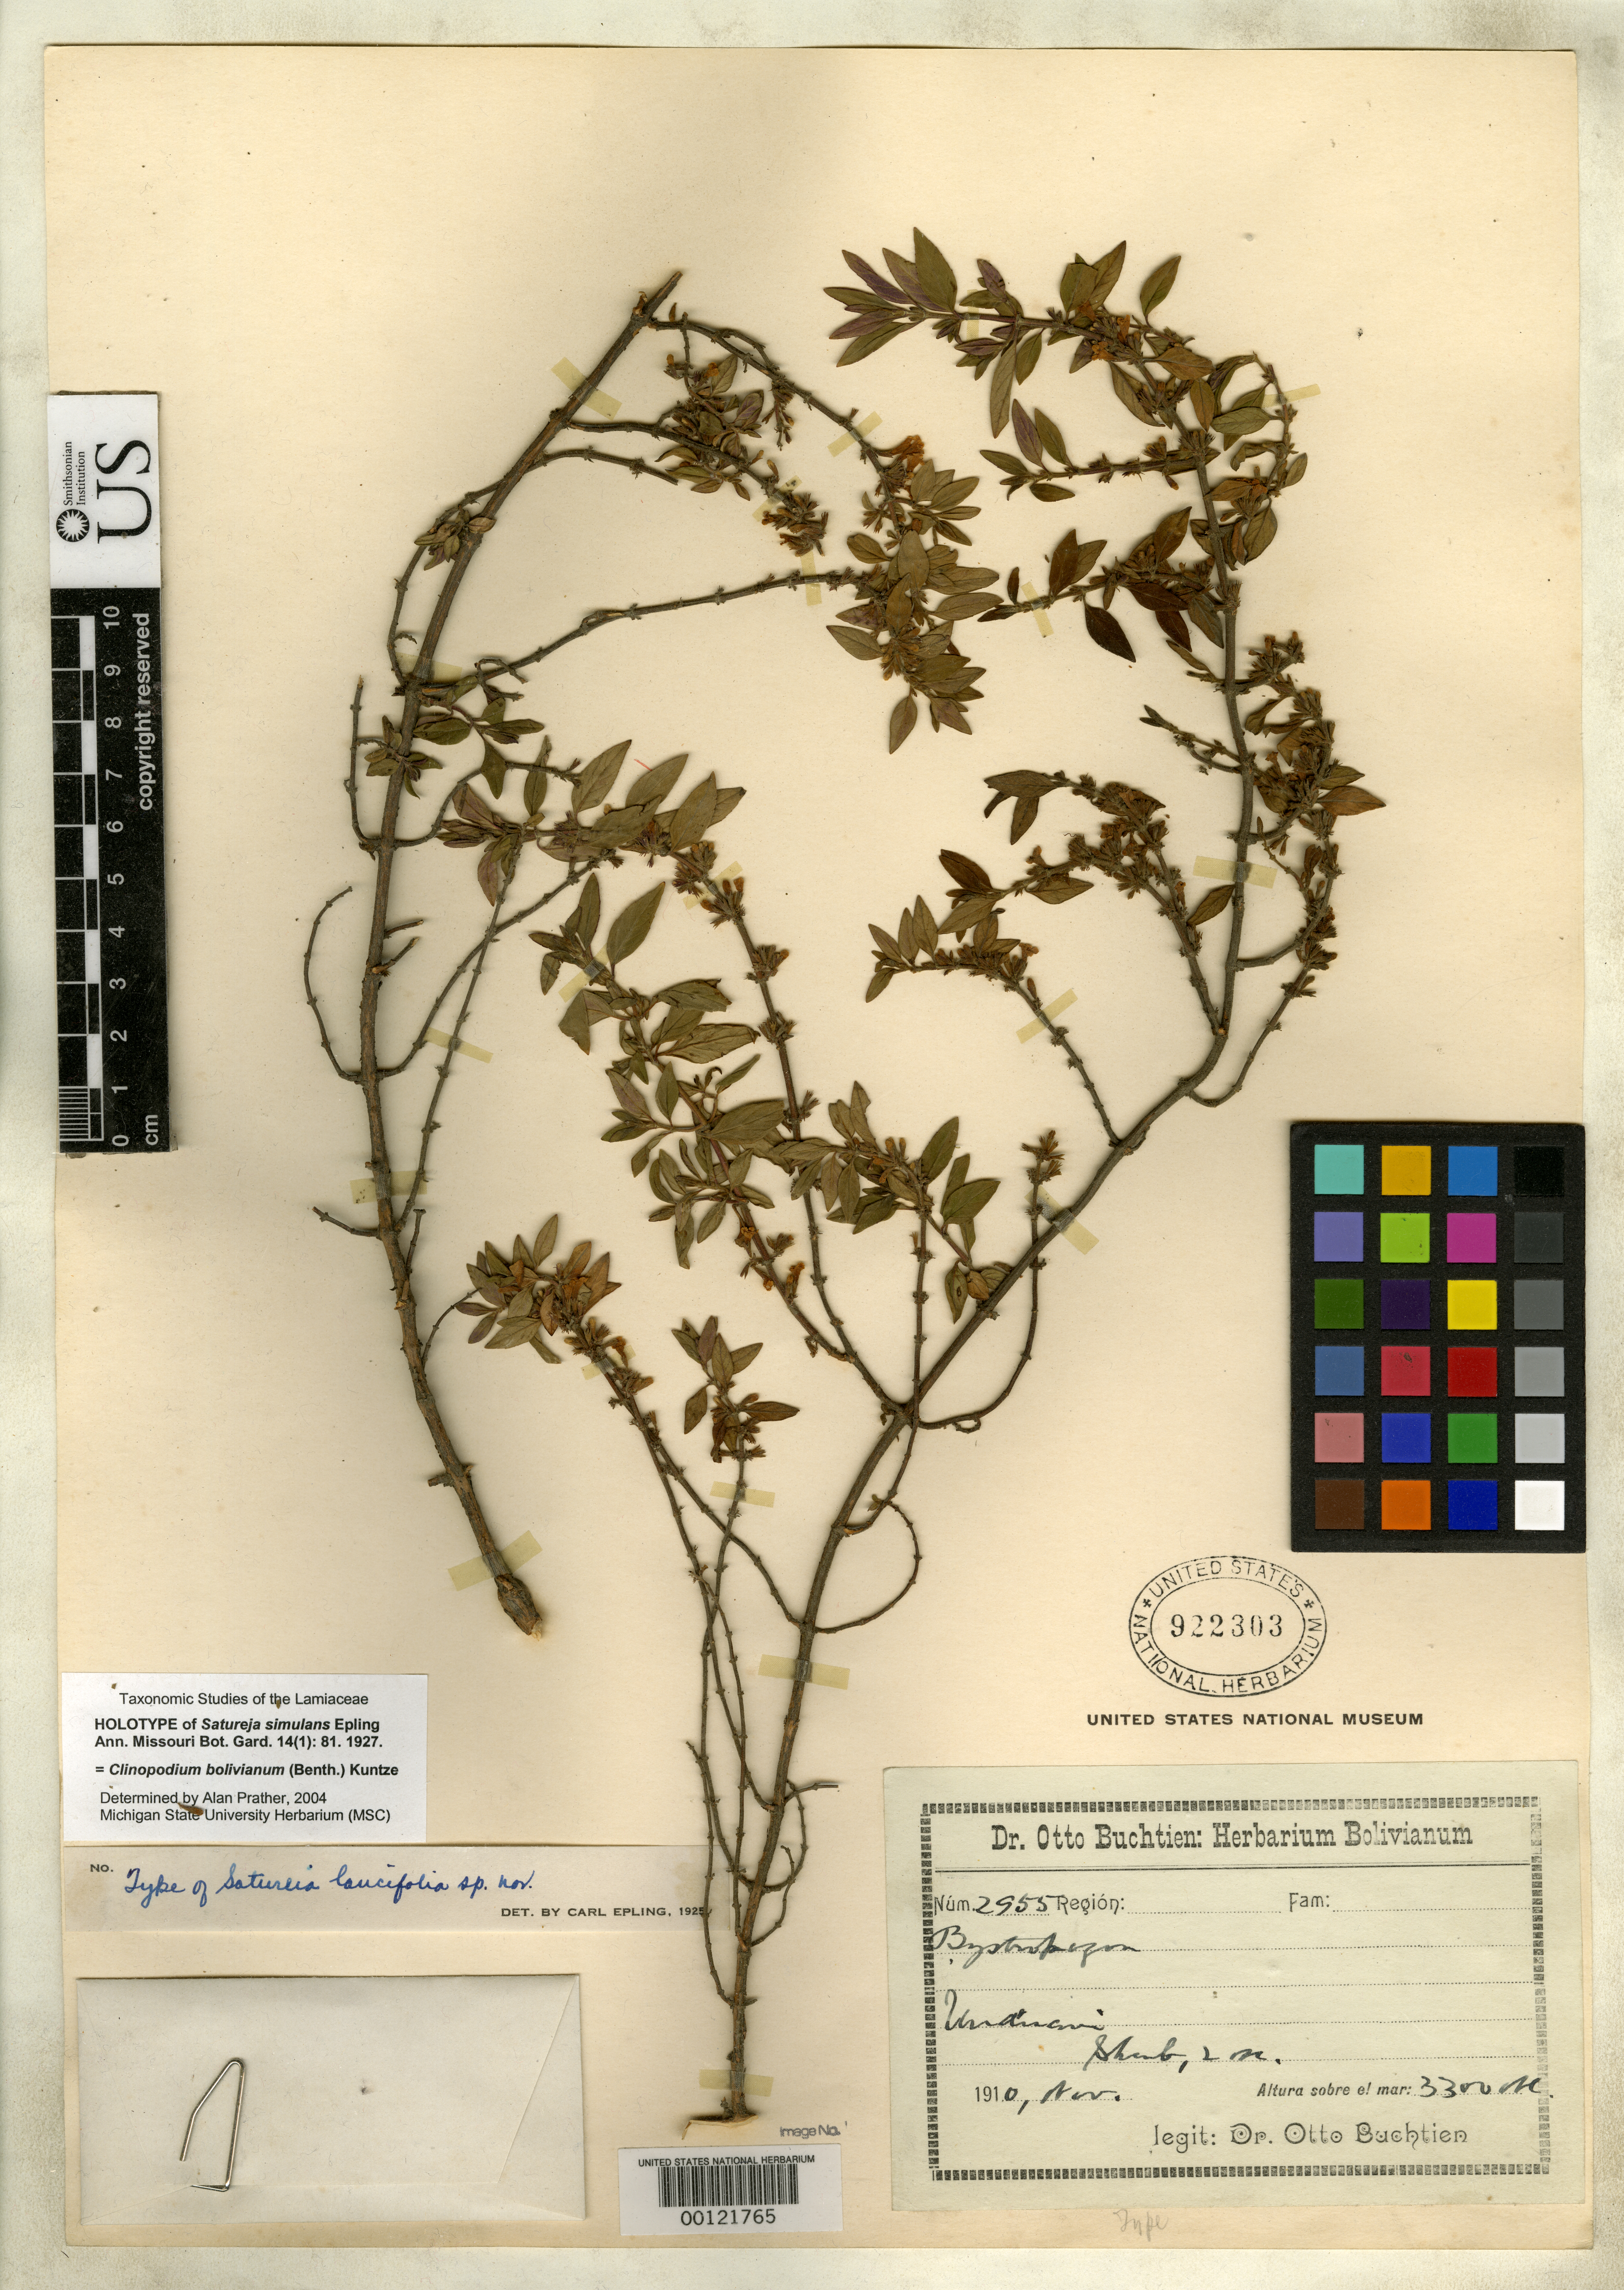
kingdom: Plantae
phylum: Tracheophyta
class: Magnoliopsida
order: Lamiales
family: Lamiaceae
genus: Satureja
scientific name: Satureja simulans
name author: Epling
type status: Holotype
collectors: O. Buchtien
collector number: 2955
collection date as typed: Nov 1910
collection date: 1910-11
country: Bolivia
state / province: La Paz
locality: Unduavi [Nord Yungas].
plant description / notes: As "Satureia".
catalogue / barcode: US 922303